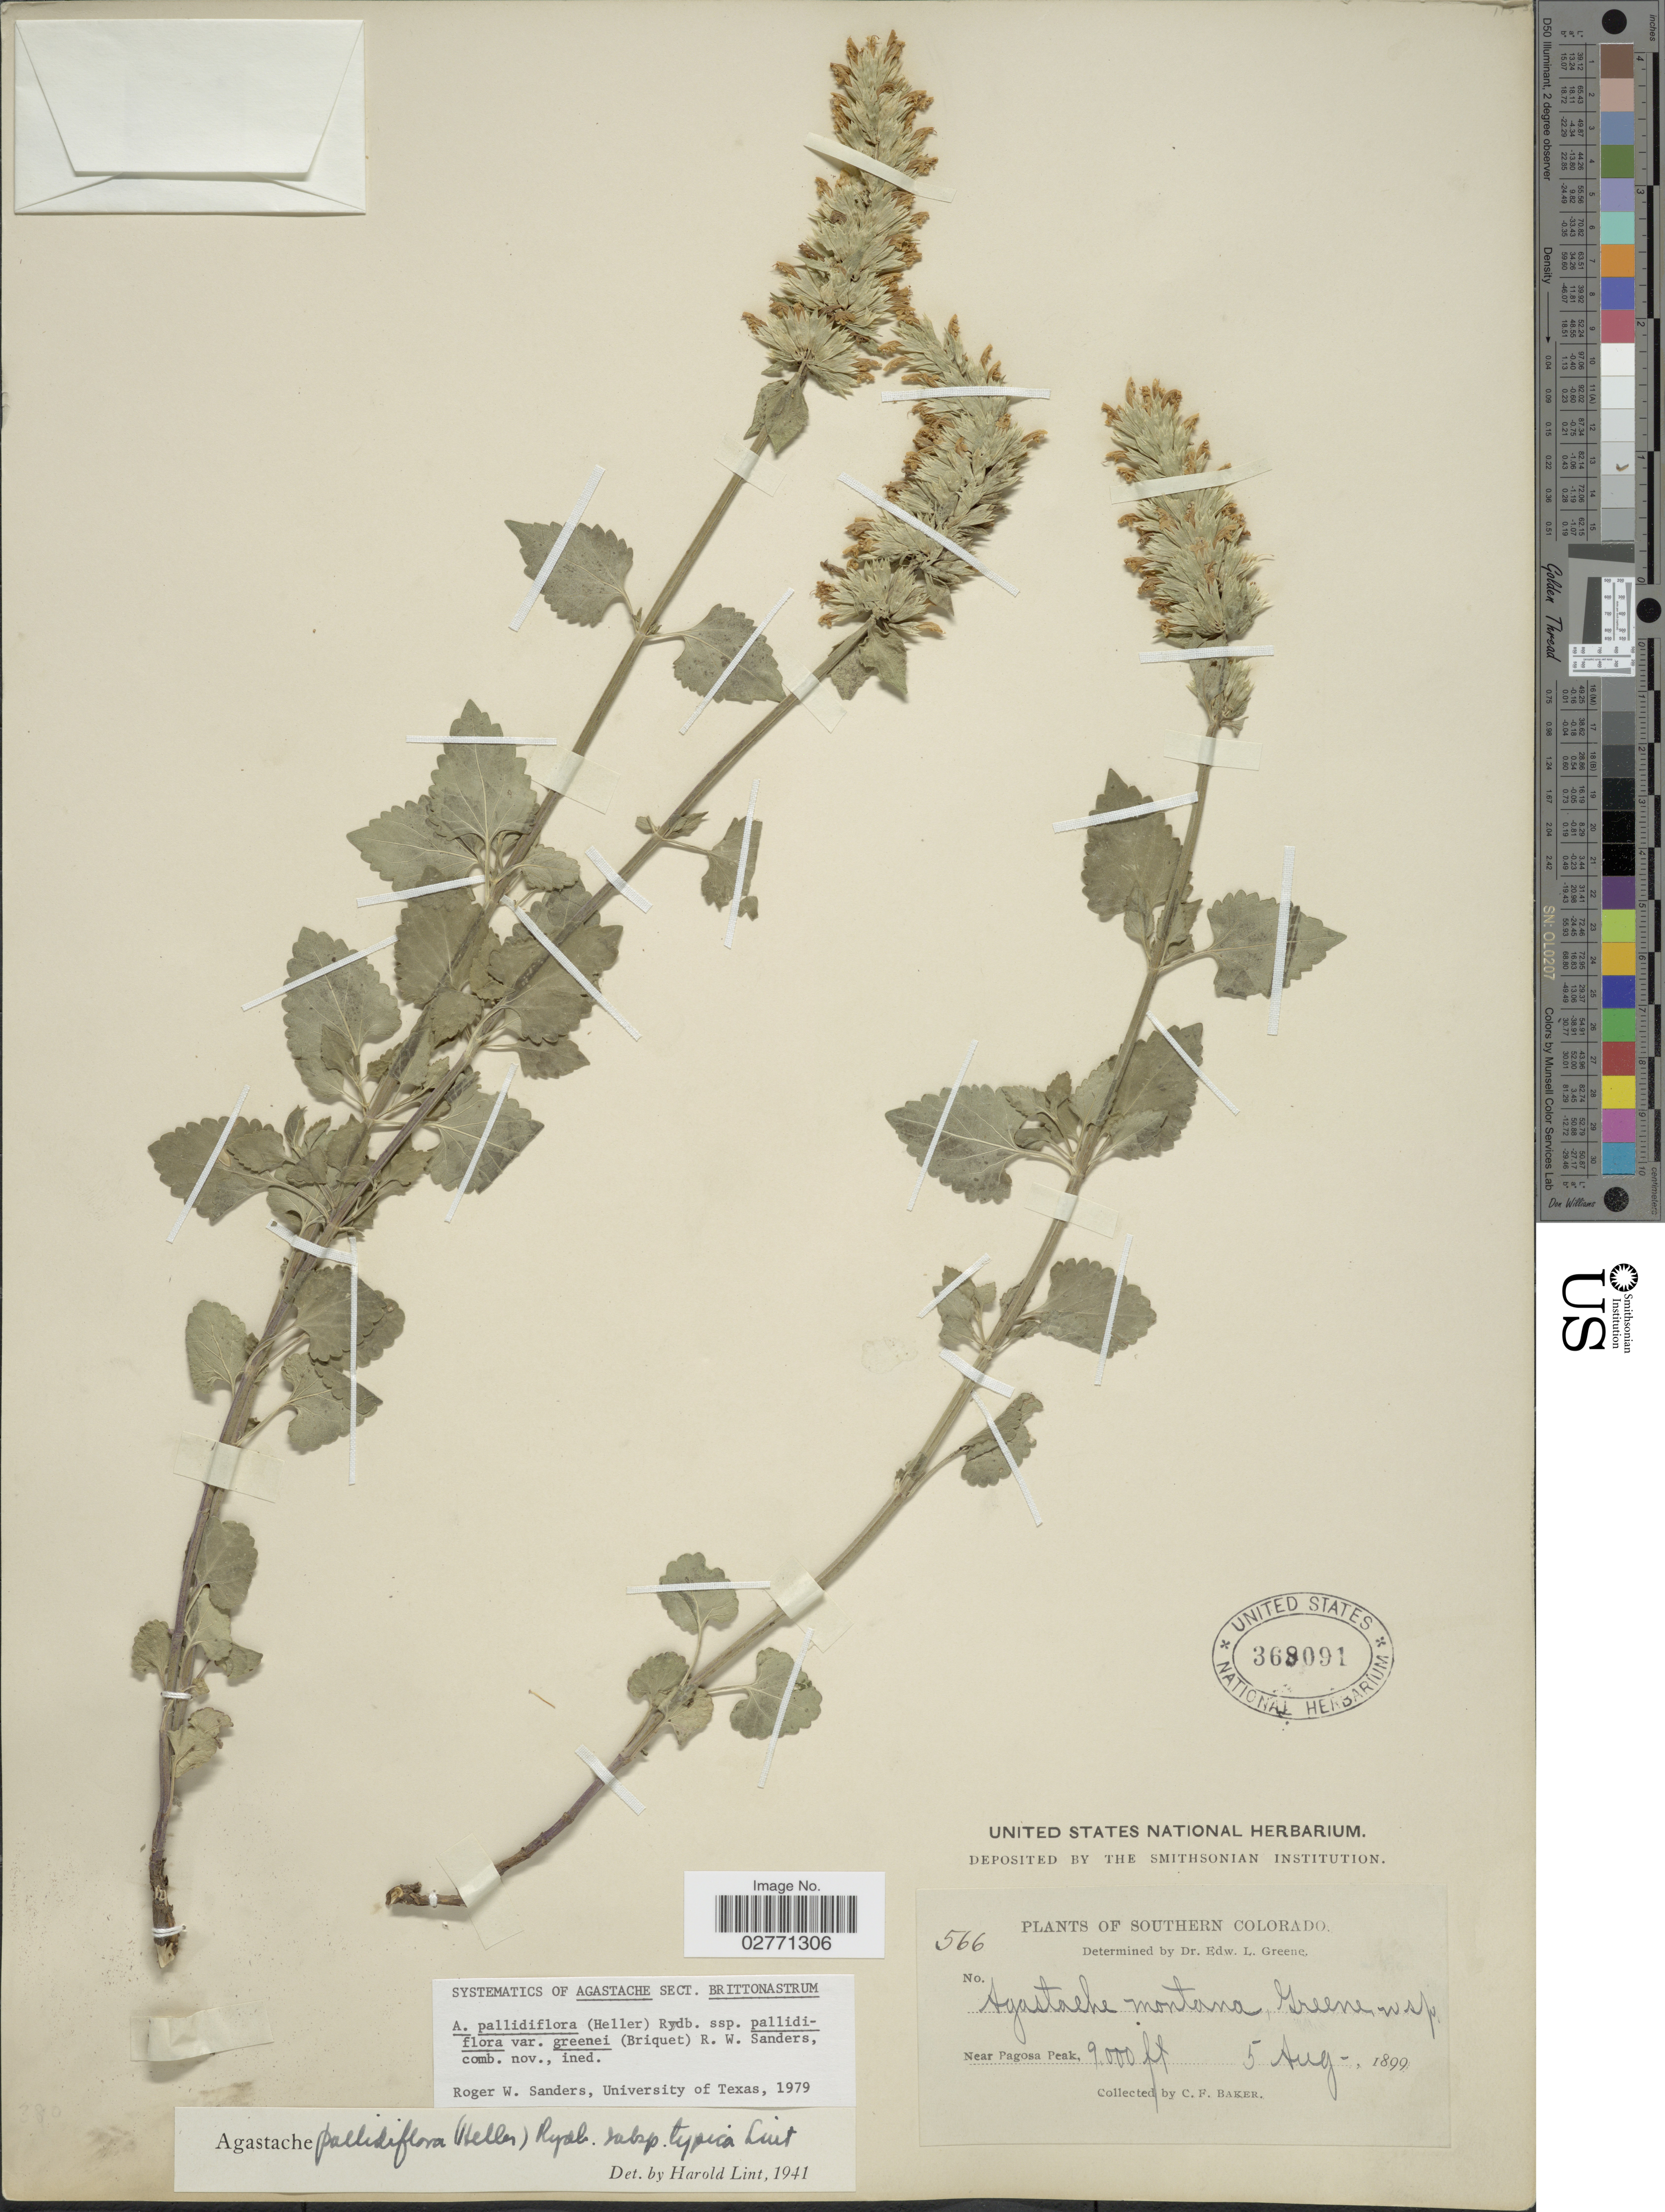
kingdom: Plantae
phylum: Tracheophyta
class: Magnoliopsida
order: Lamiales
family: Lamiaceae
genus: Agastache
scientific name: Agastache pallidiflora var. greenei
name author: (A. Heller) Rydb.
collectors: C. F. Baker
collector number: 566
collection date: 1899-08-05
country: United States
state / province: Colorado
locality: Southern Colorado. Near Pagosa Peak.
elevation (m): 2743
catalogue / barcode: US 368091